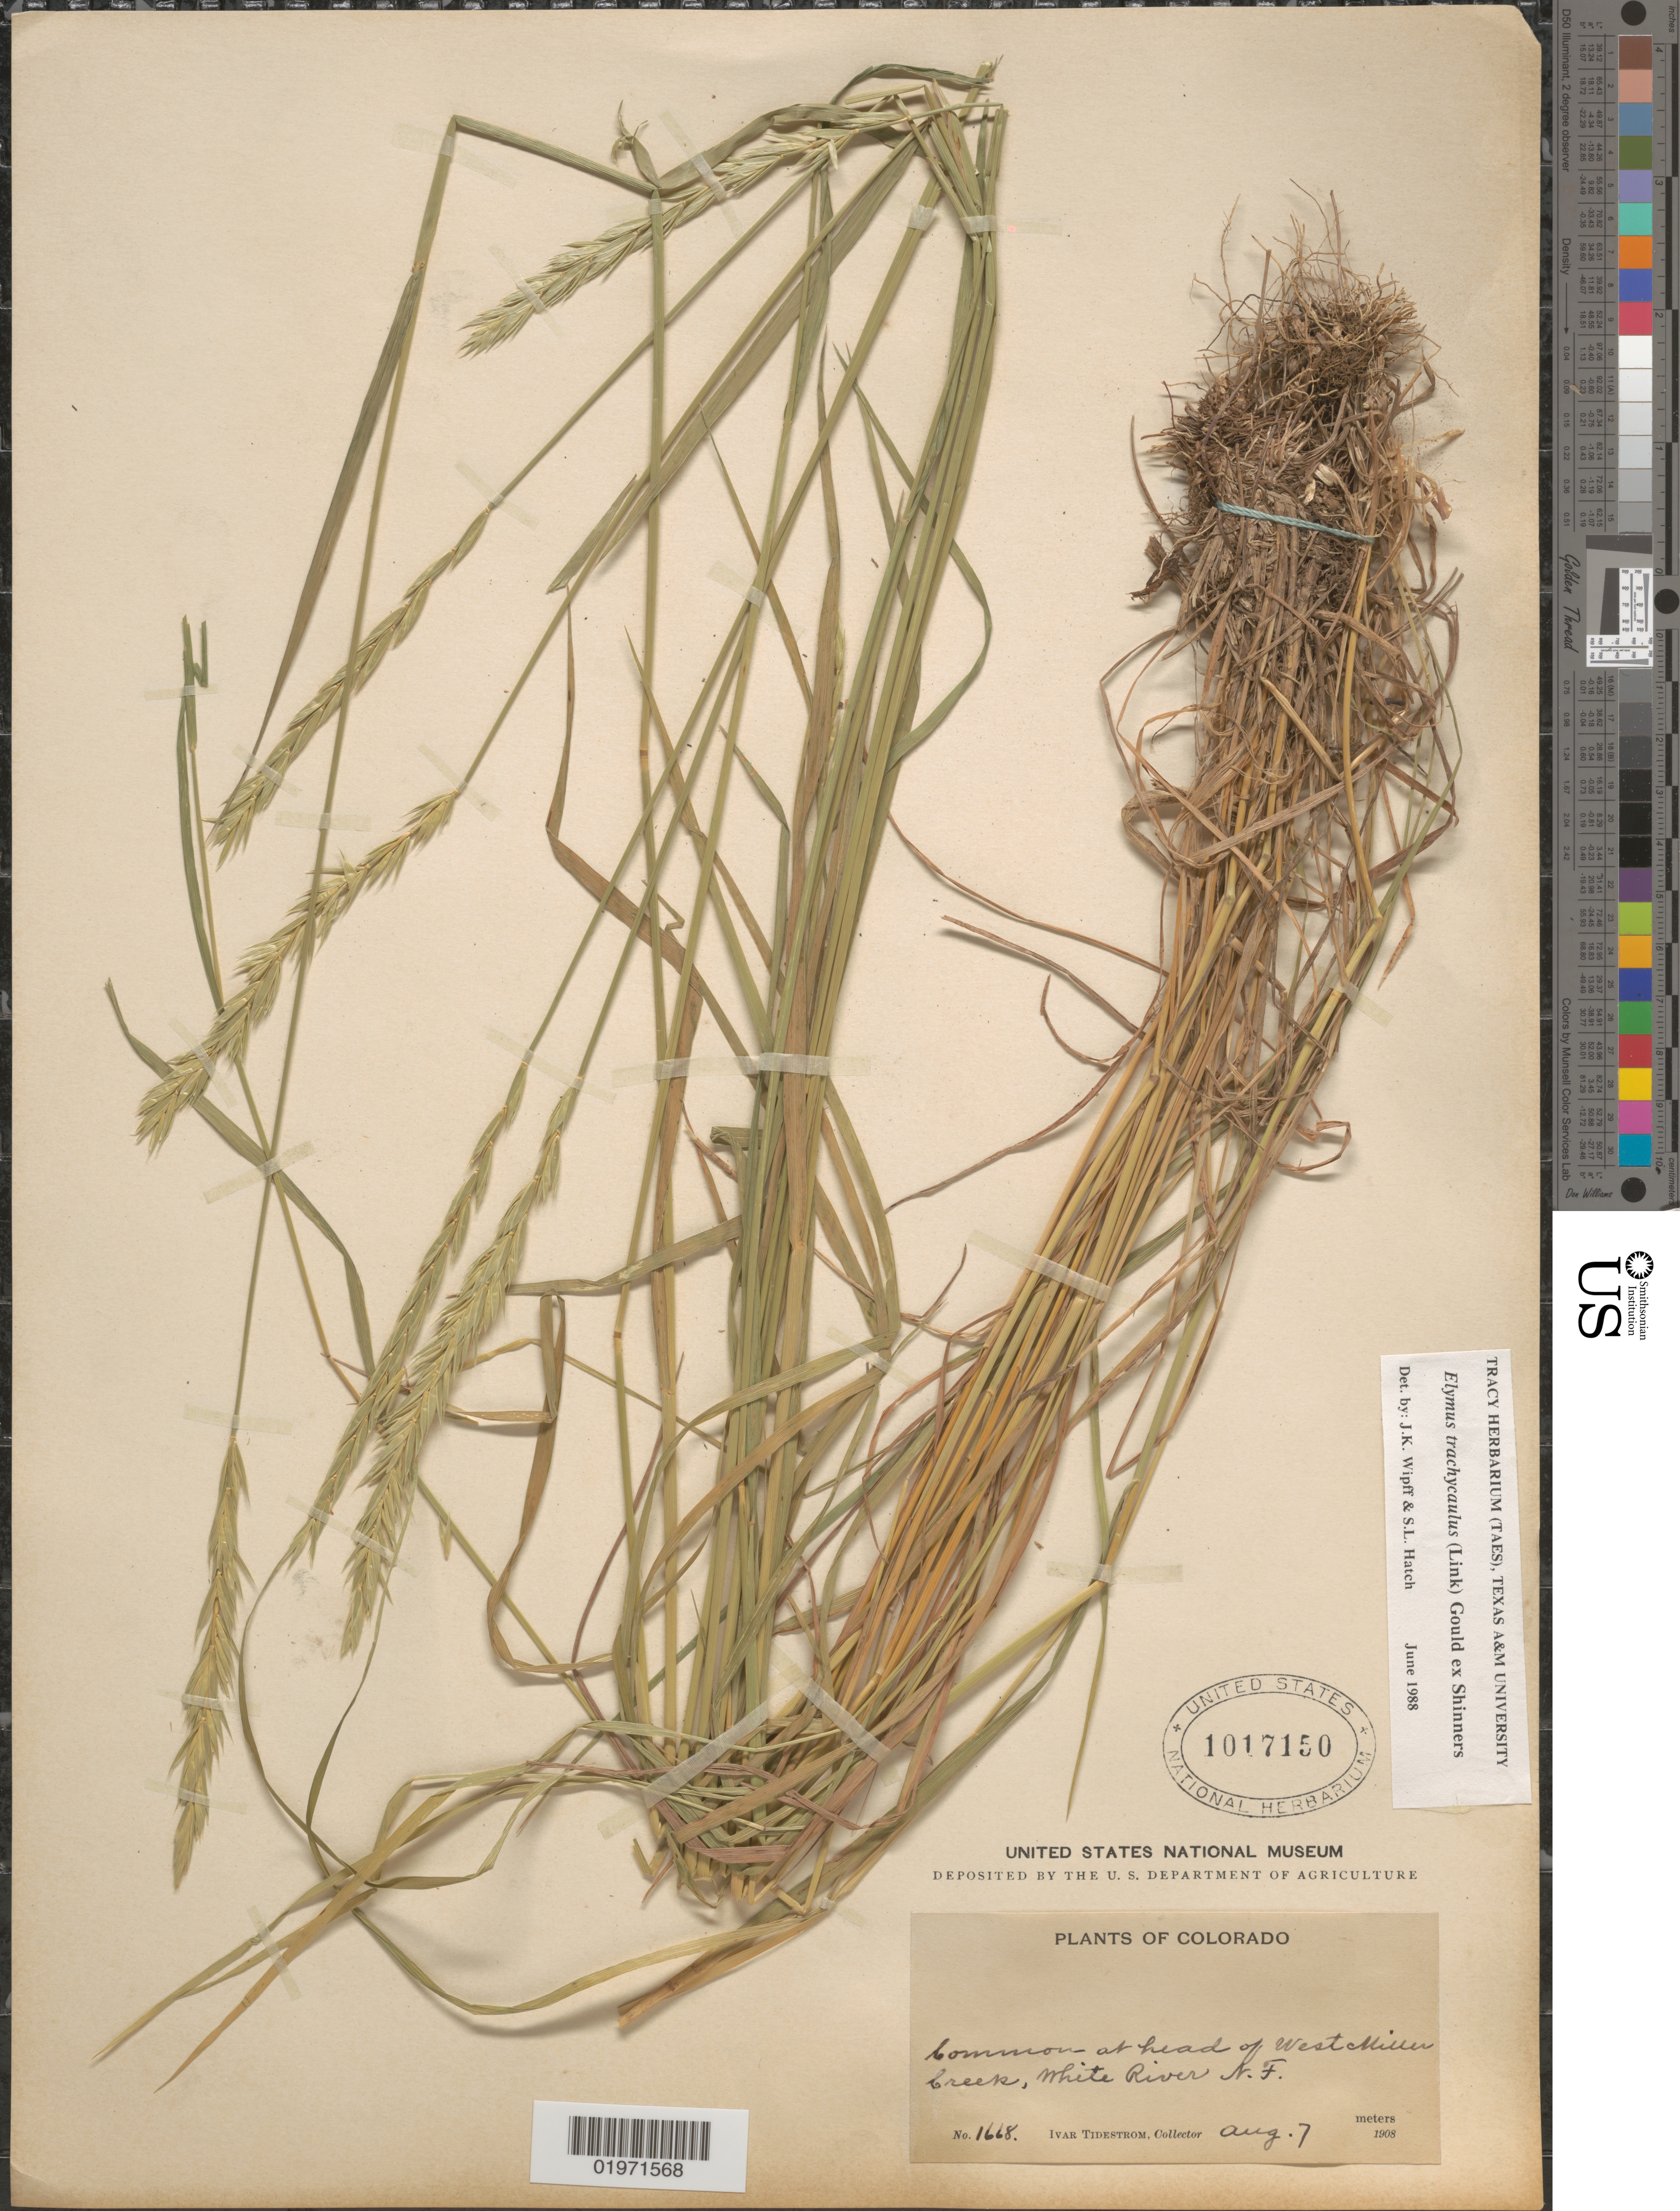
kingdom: Plantae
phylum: Tracheophyta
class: Liliopsida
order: Poales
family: Poaceae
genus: Elymus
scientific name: Elymus trachycaulus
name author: (Link) Gould ex Shinners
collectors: I. F. Tidestrom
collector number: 1668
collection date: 1908-08-07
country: United States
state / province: Colorado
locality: Common at head of West Miller Creek, White River N.F.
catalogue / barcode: US 1017150